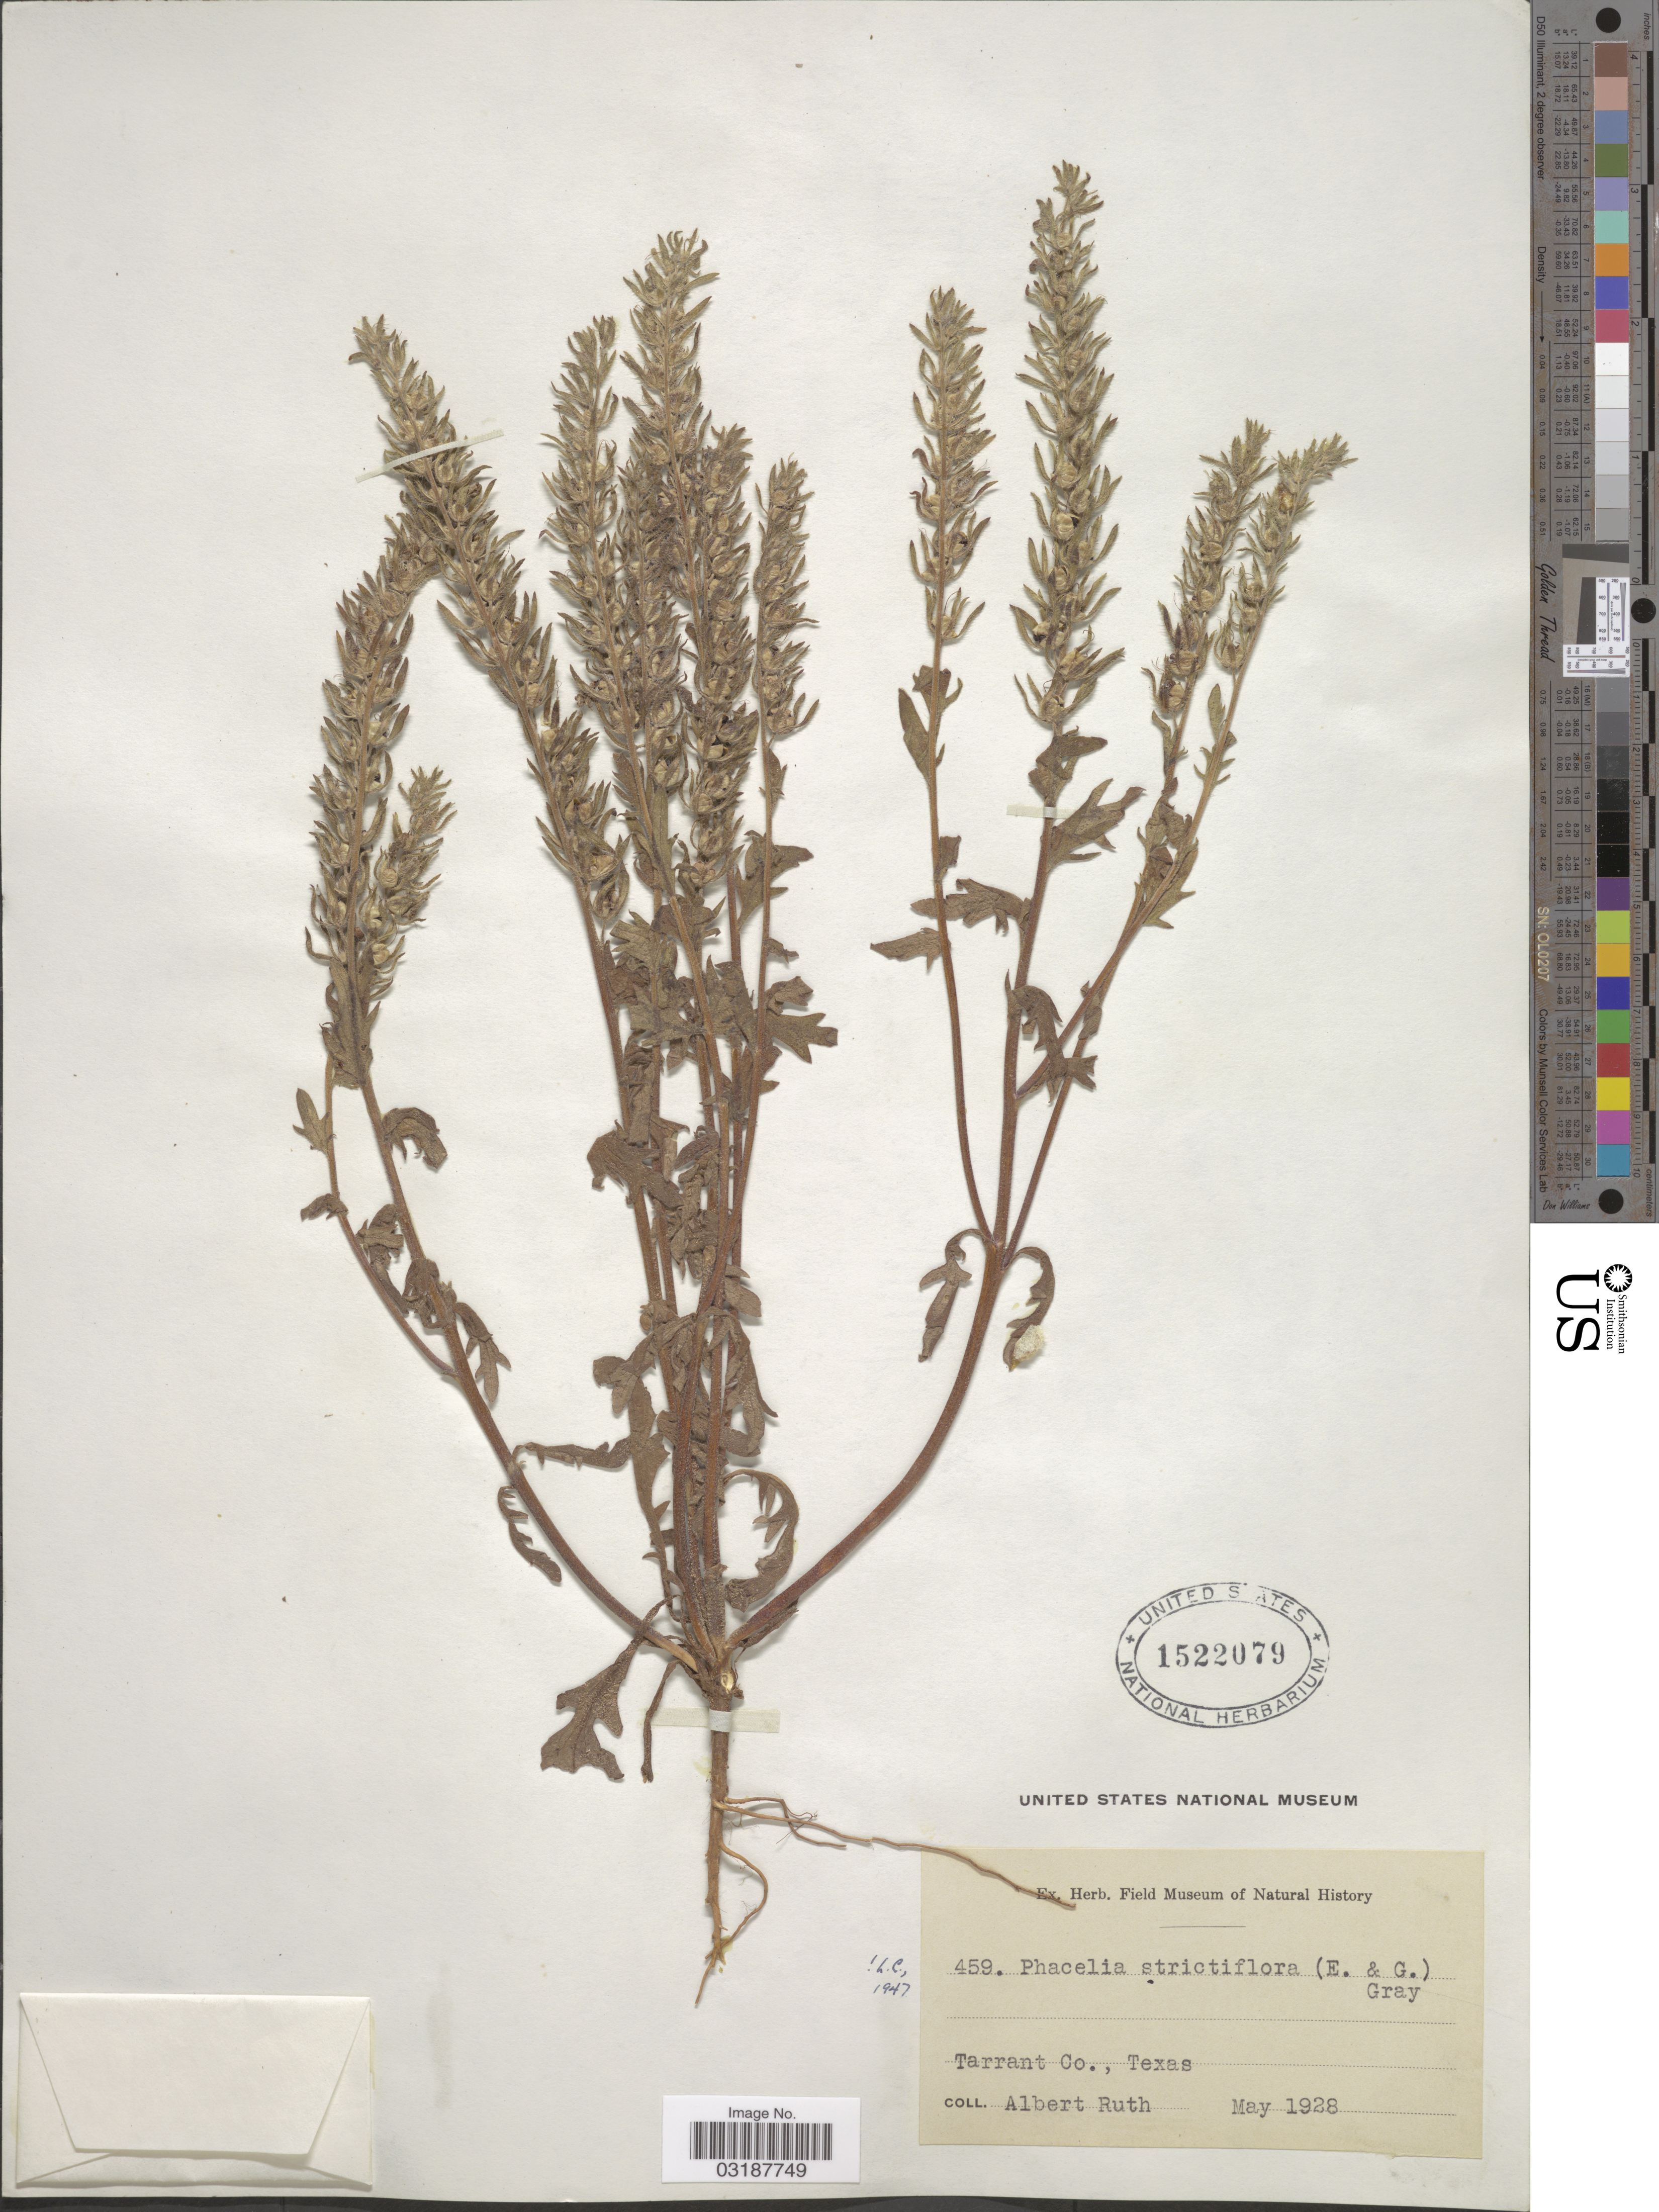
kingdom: Plantae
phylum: Tracheophyta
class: Magnoliopsida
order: Boraginales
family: Hydrophyllaceae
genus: Phacelia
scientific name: Phacelia strictiflora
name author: (Engelm. & A. Gray) A. Gray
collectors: A. Ruth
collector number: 459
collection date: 1928-05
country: United States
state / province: Texas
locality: Tarrant Co., Texas.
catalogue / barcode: US 1522079